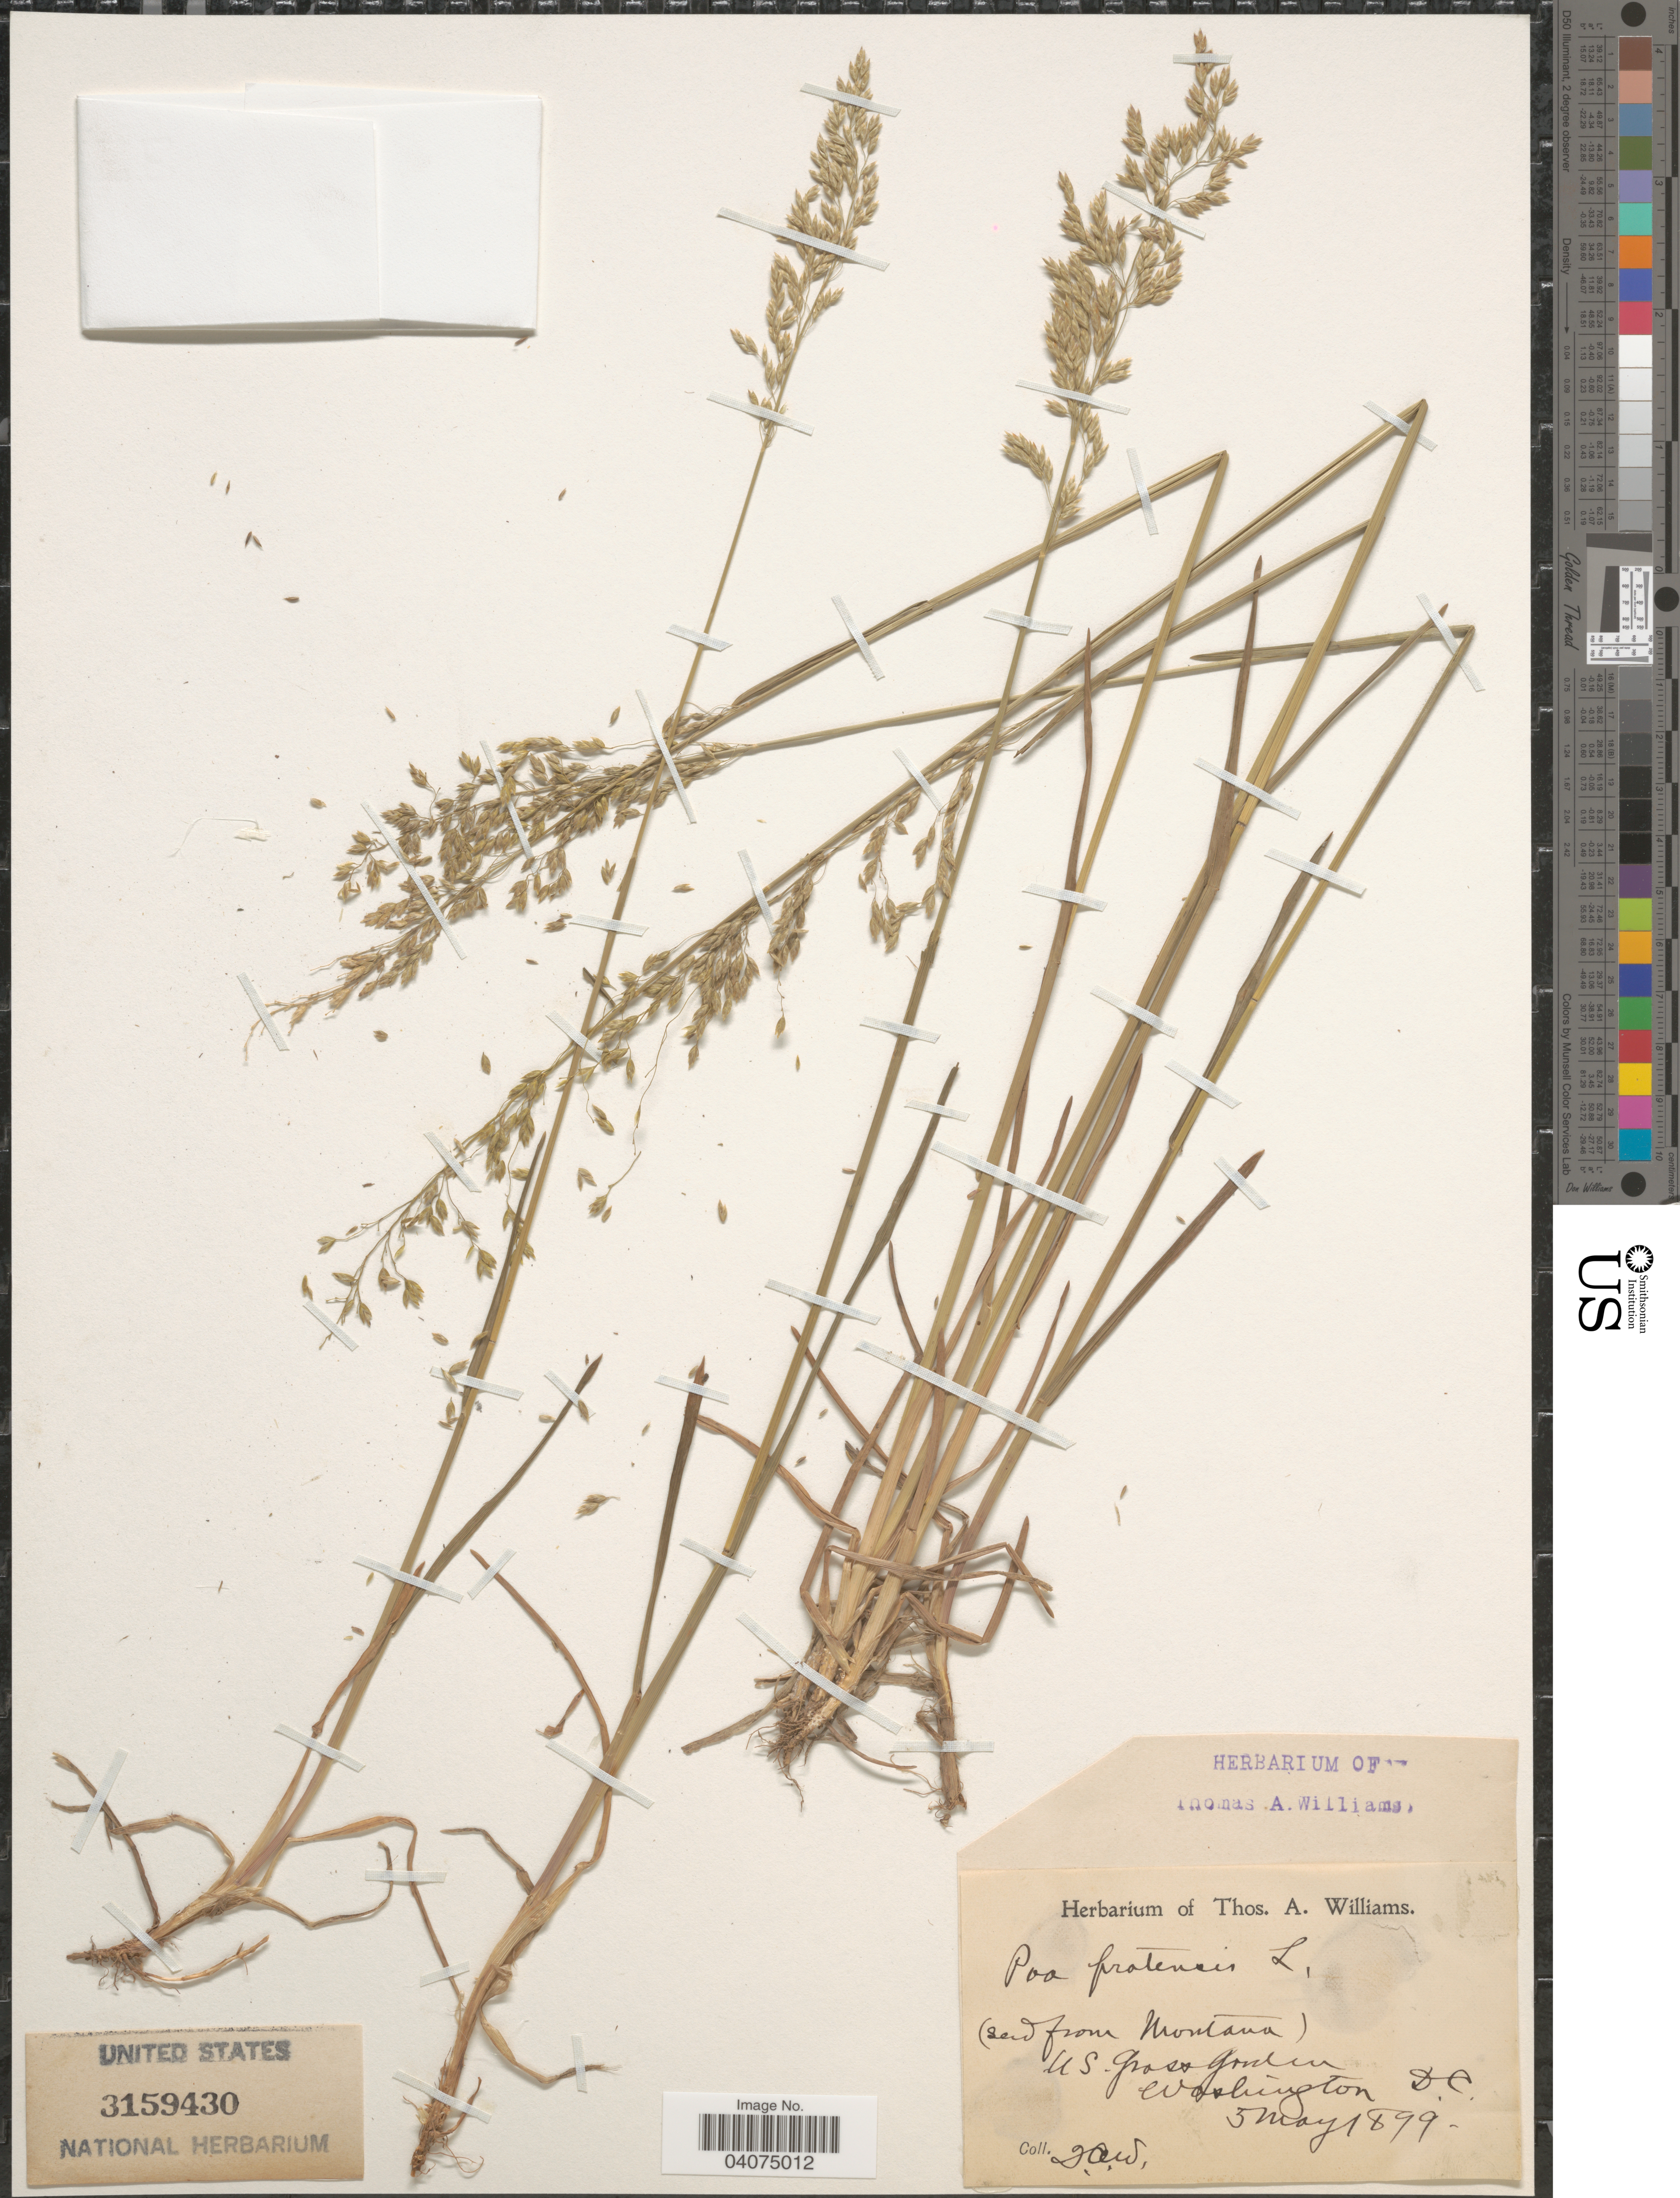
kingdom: Plantae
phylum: Tracheophyta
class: Liliopsida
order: Poales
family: Poaceae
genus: Poa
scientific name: Poa pratensis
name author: L.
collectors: T. A. Williams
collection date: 1899-05-05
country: United States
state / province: District of Columbia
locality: U. S. Grass Garden, Washington D.C.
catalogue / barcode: US 3159430